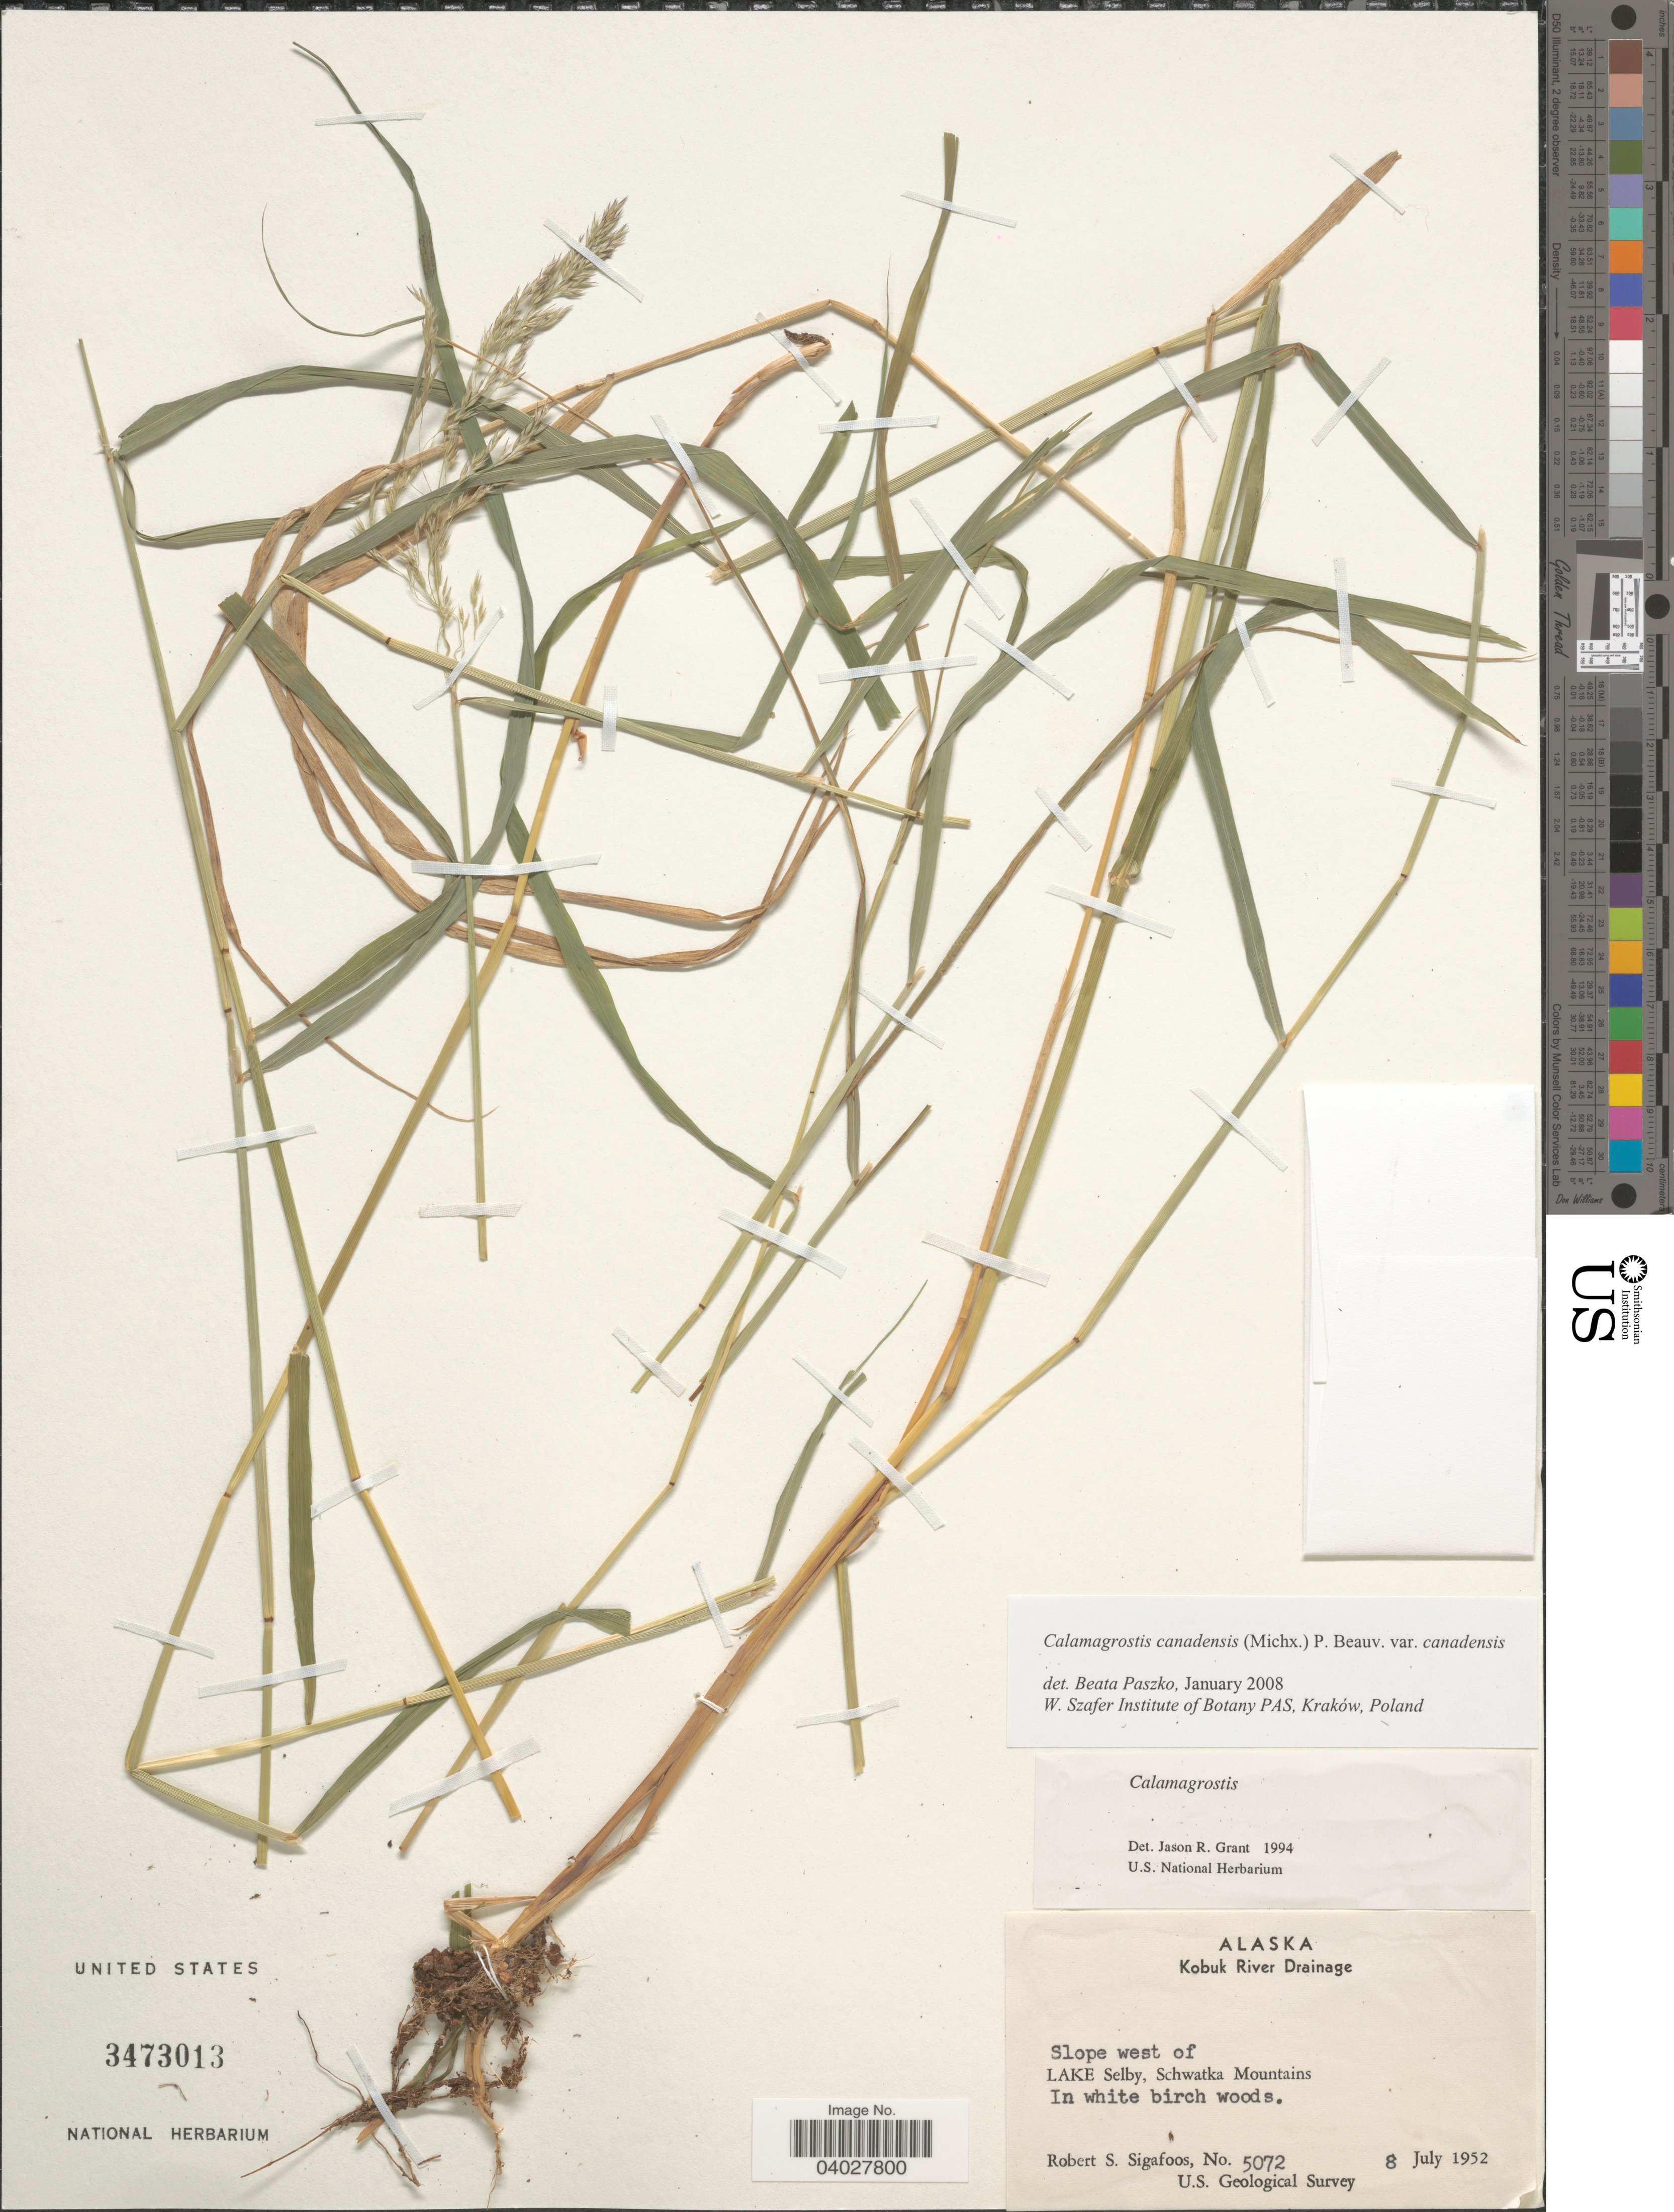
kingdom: Plantae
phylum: Tracheophyta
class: Liliopsida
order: Poales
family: Poaceae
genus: Calamagrostis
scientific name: Calamagrostis canadensis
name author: (Michx.) P. Beauv.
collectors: R. Sigafoos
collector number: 5072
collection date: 1952-07-08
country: United States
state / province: Alaska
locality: Kobuk River Drainage. Slope west of Lake Selby, Schwatka Mountains.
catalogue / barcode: US 3473013